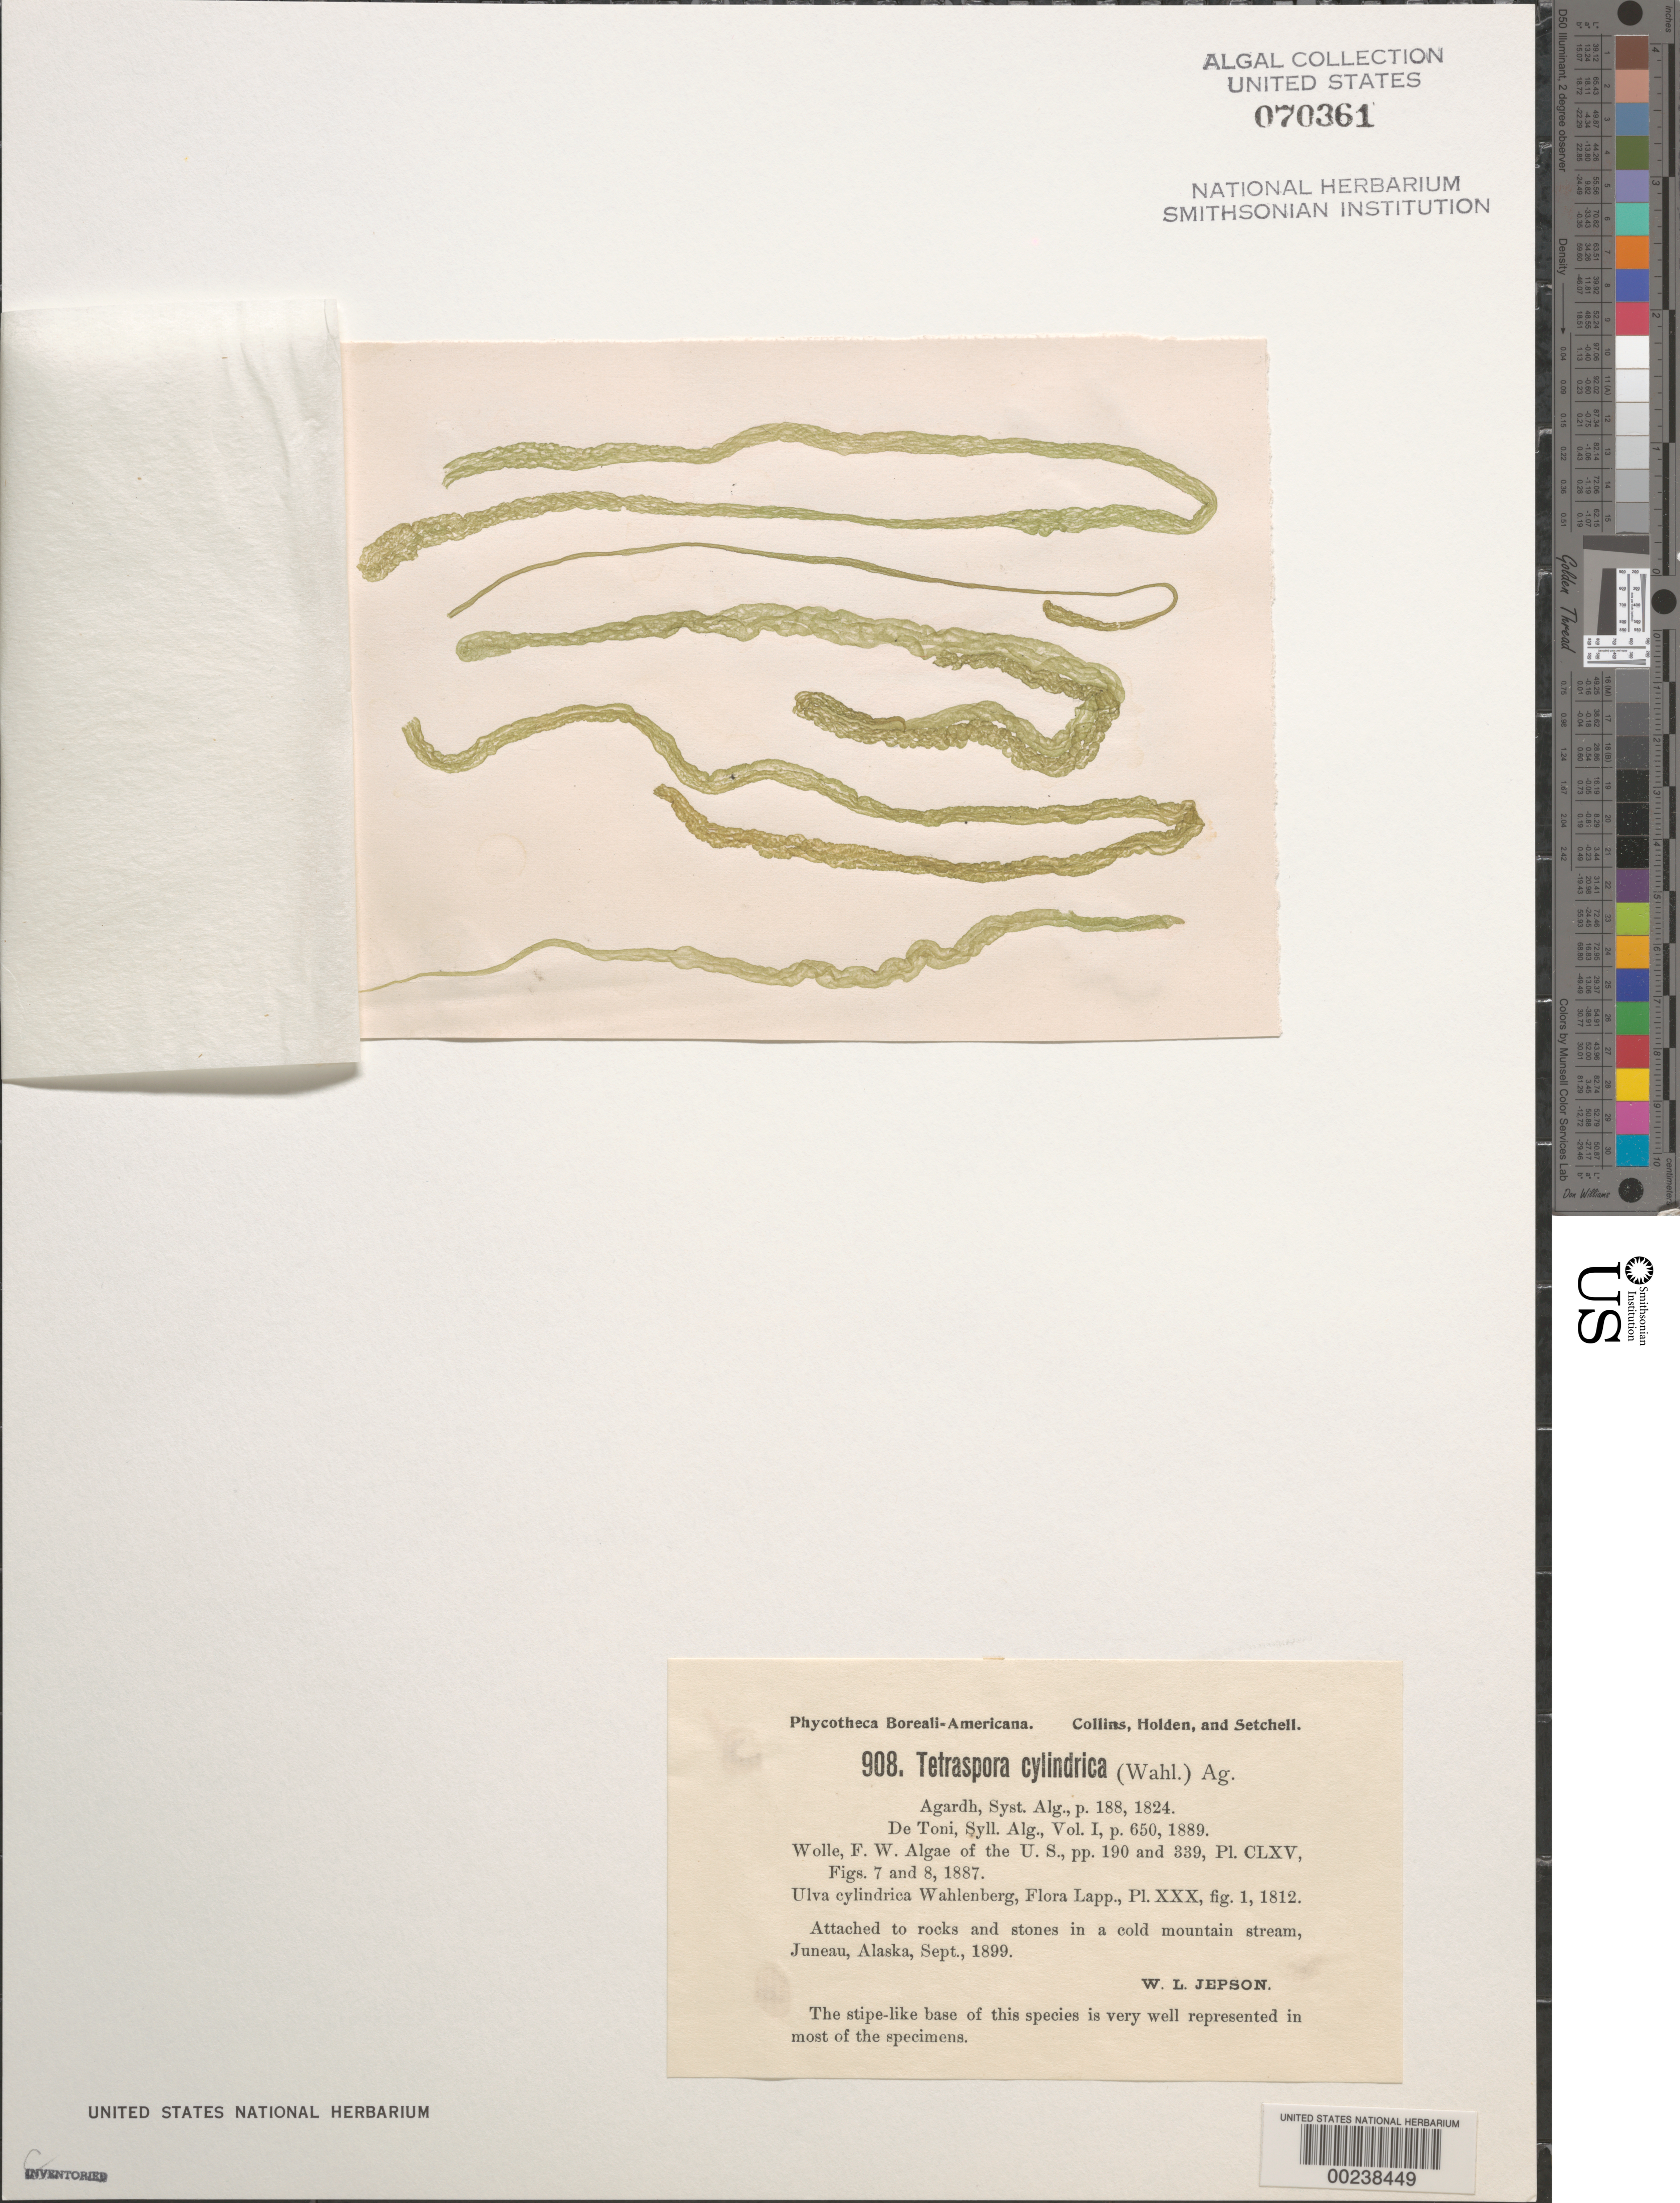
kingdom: Plantae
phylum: Chlorophyta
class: Chlorophyceae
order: Tetrasporales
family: Tetrasporaceae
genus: Tetraspora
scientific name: Tetraspora cylindrica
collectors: W. L. Jepson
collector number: PB-A 908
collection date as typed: Sep 1899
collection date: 1899-09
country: United States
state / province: Alaska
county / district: Juneau Division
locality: Juneau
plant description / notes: Collins, Holden & Setchell, Phycotheca Boreali-Americana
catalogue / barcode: US 70361